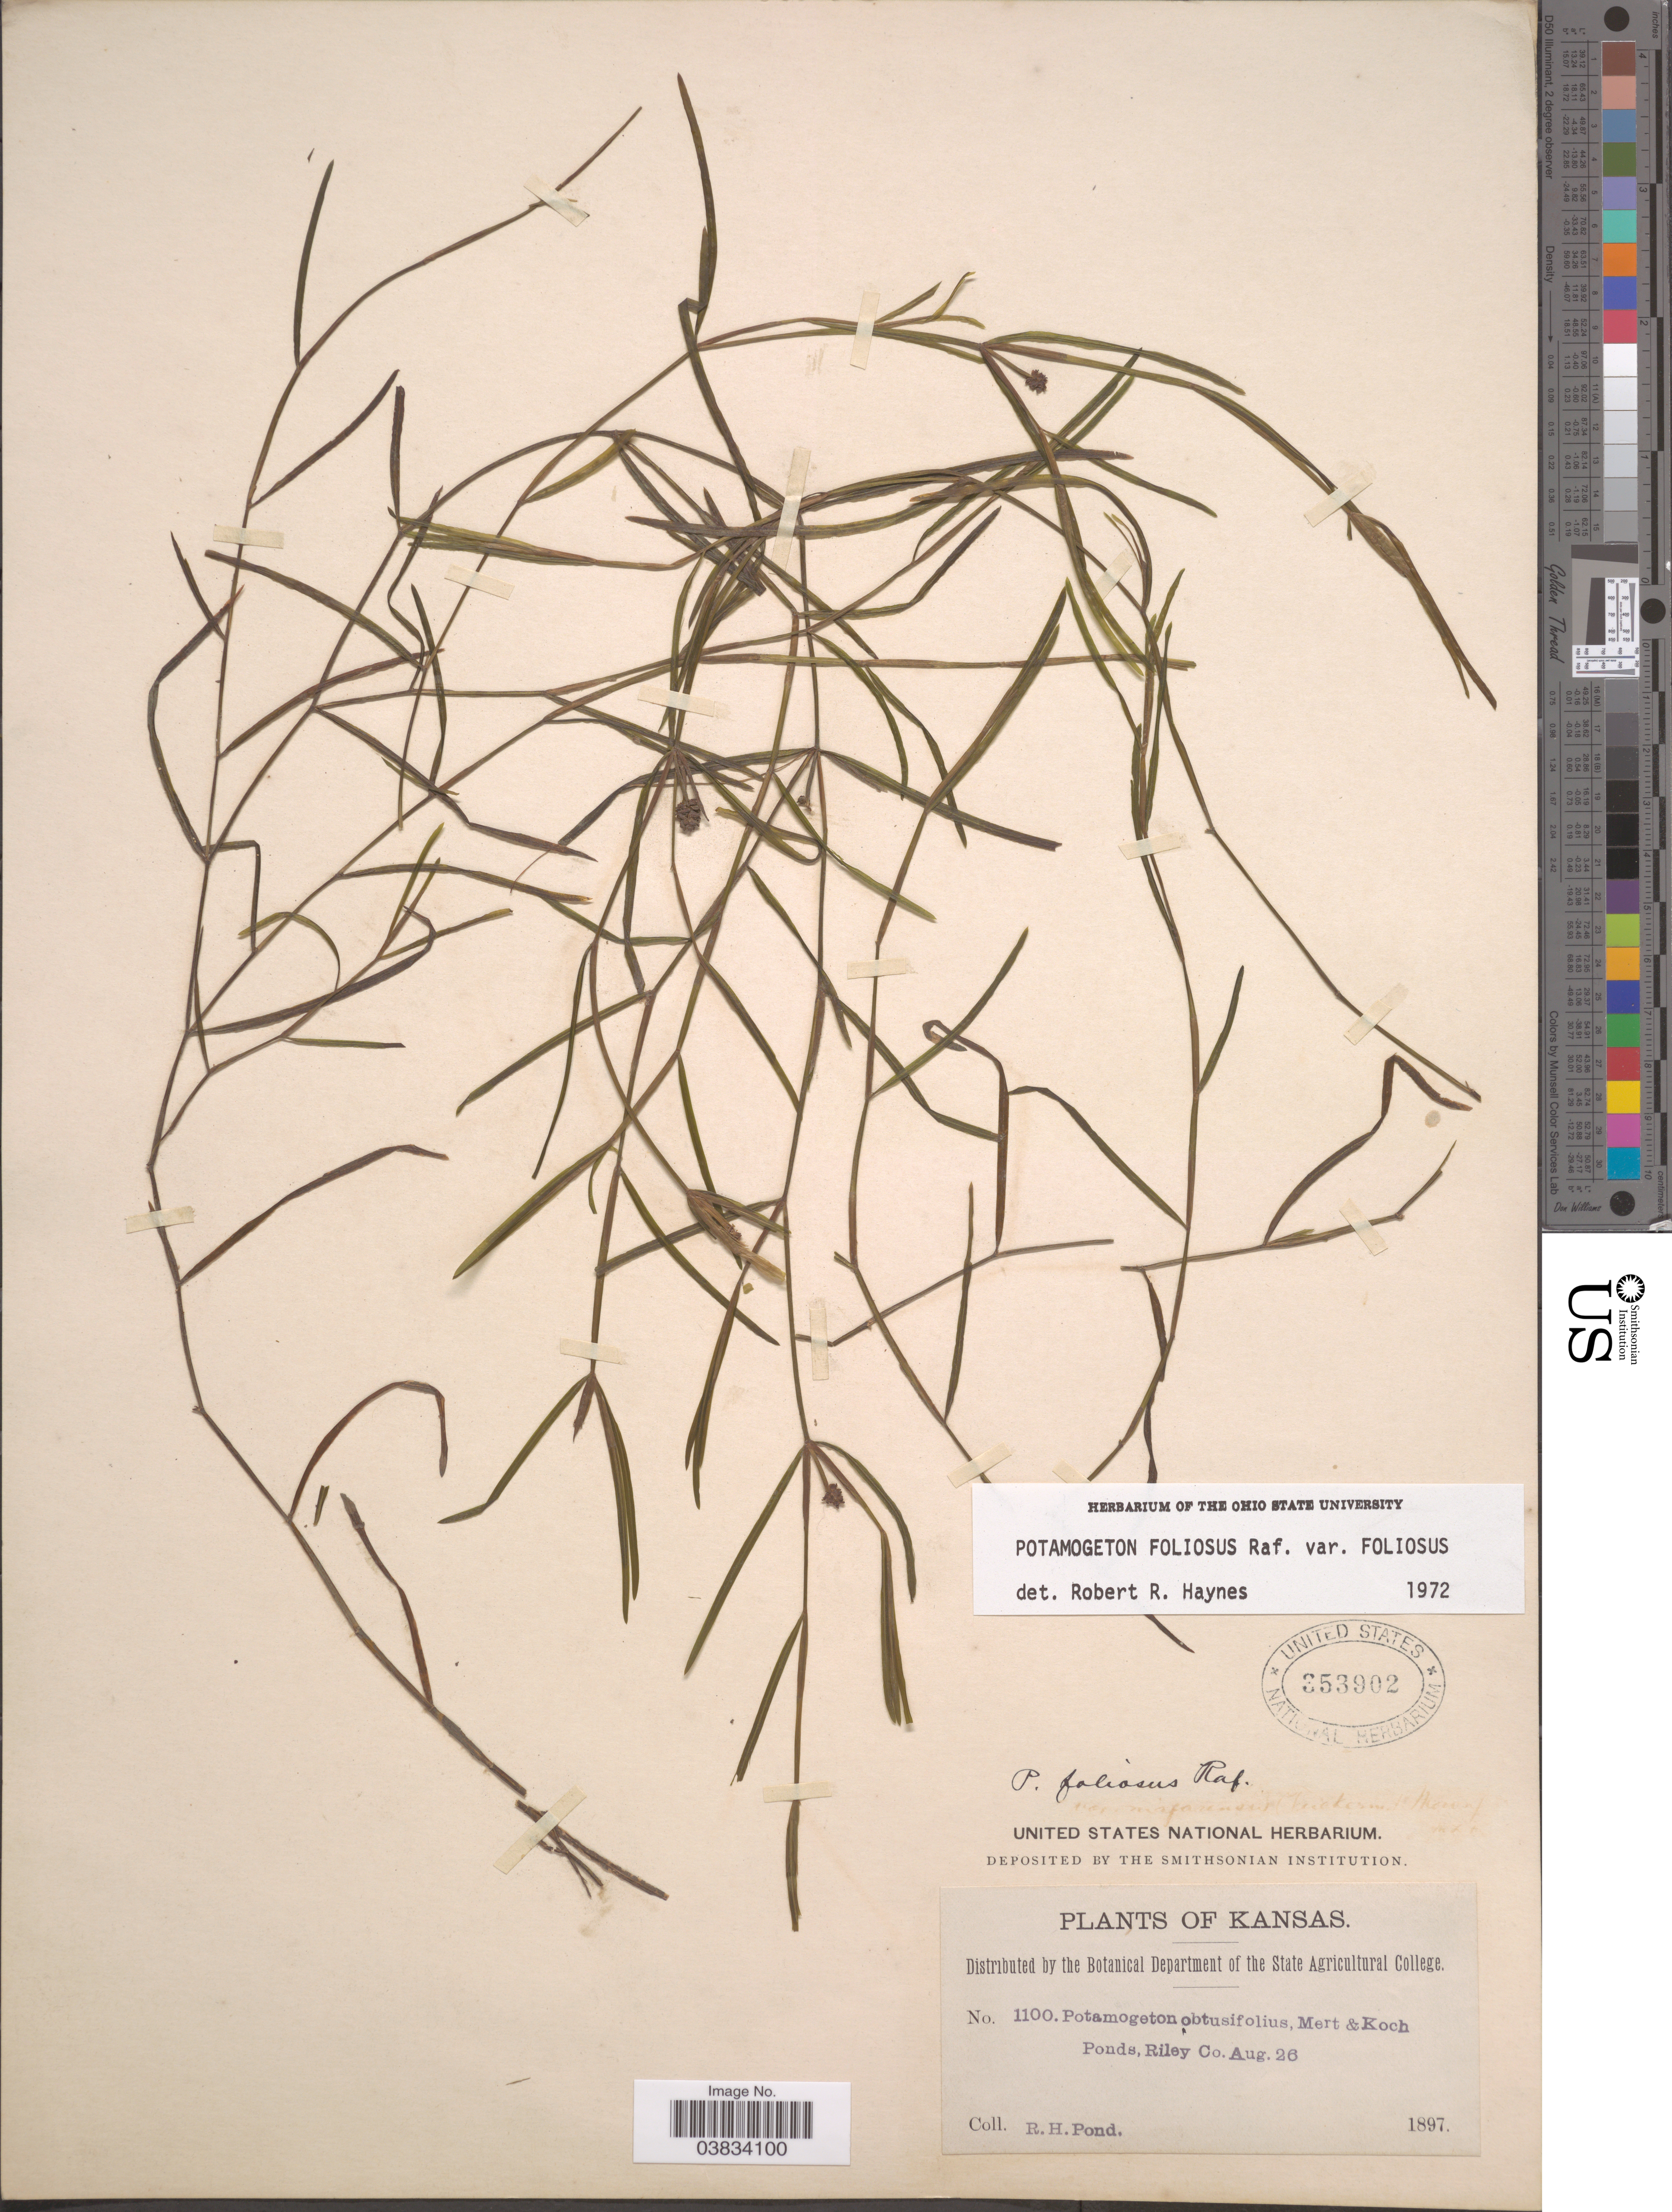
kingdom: Plantae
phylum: Tracheophyta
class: Liliopsida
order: Alismatales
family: Potamogetonaceae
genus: Potamogeton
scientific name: Potamogeton foliosus var. foliosus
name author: Raf.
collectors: R. Pond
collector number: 1100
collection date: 1897-08-26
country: United States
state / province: Kansas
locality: Ponds, Riley Co.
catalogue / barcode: US 353902